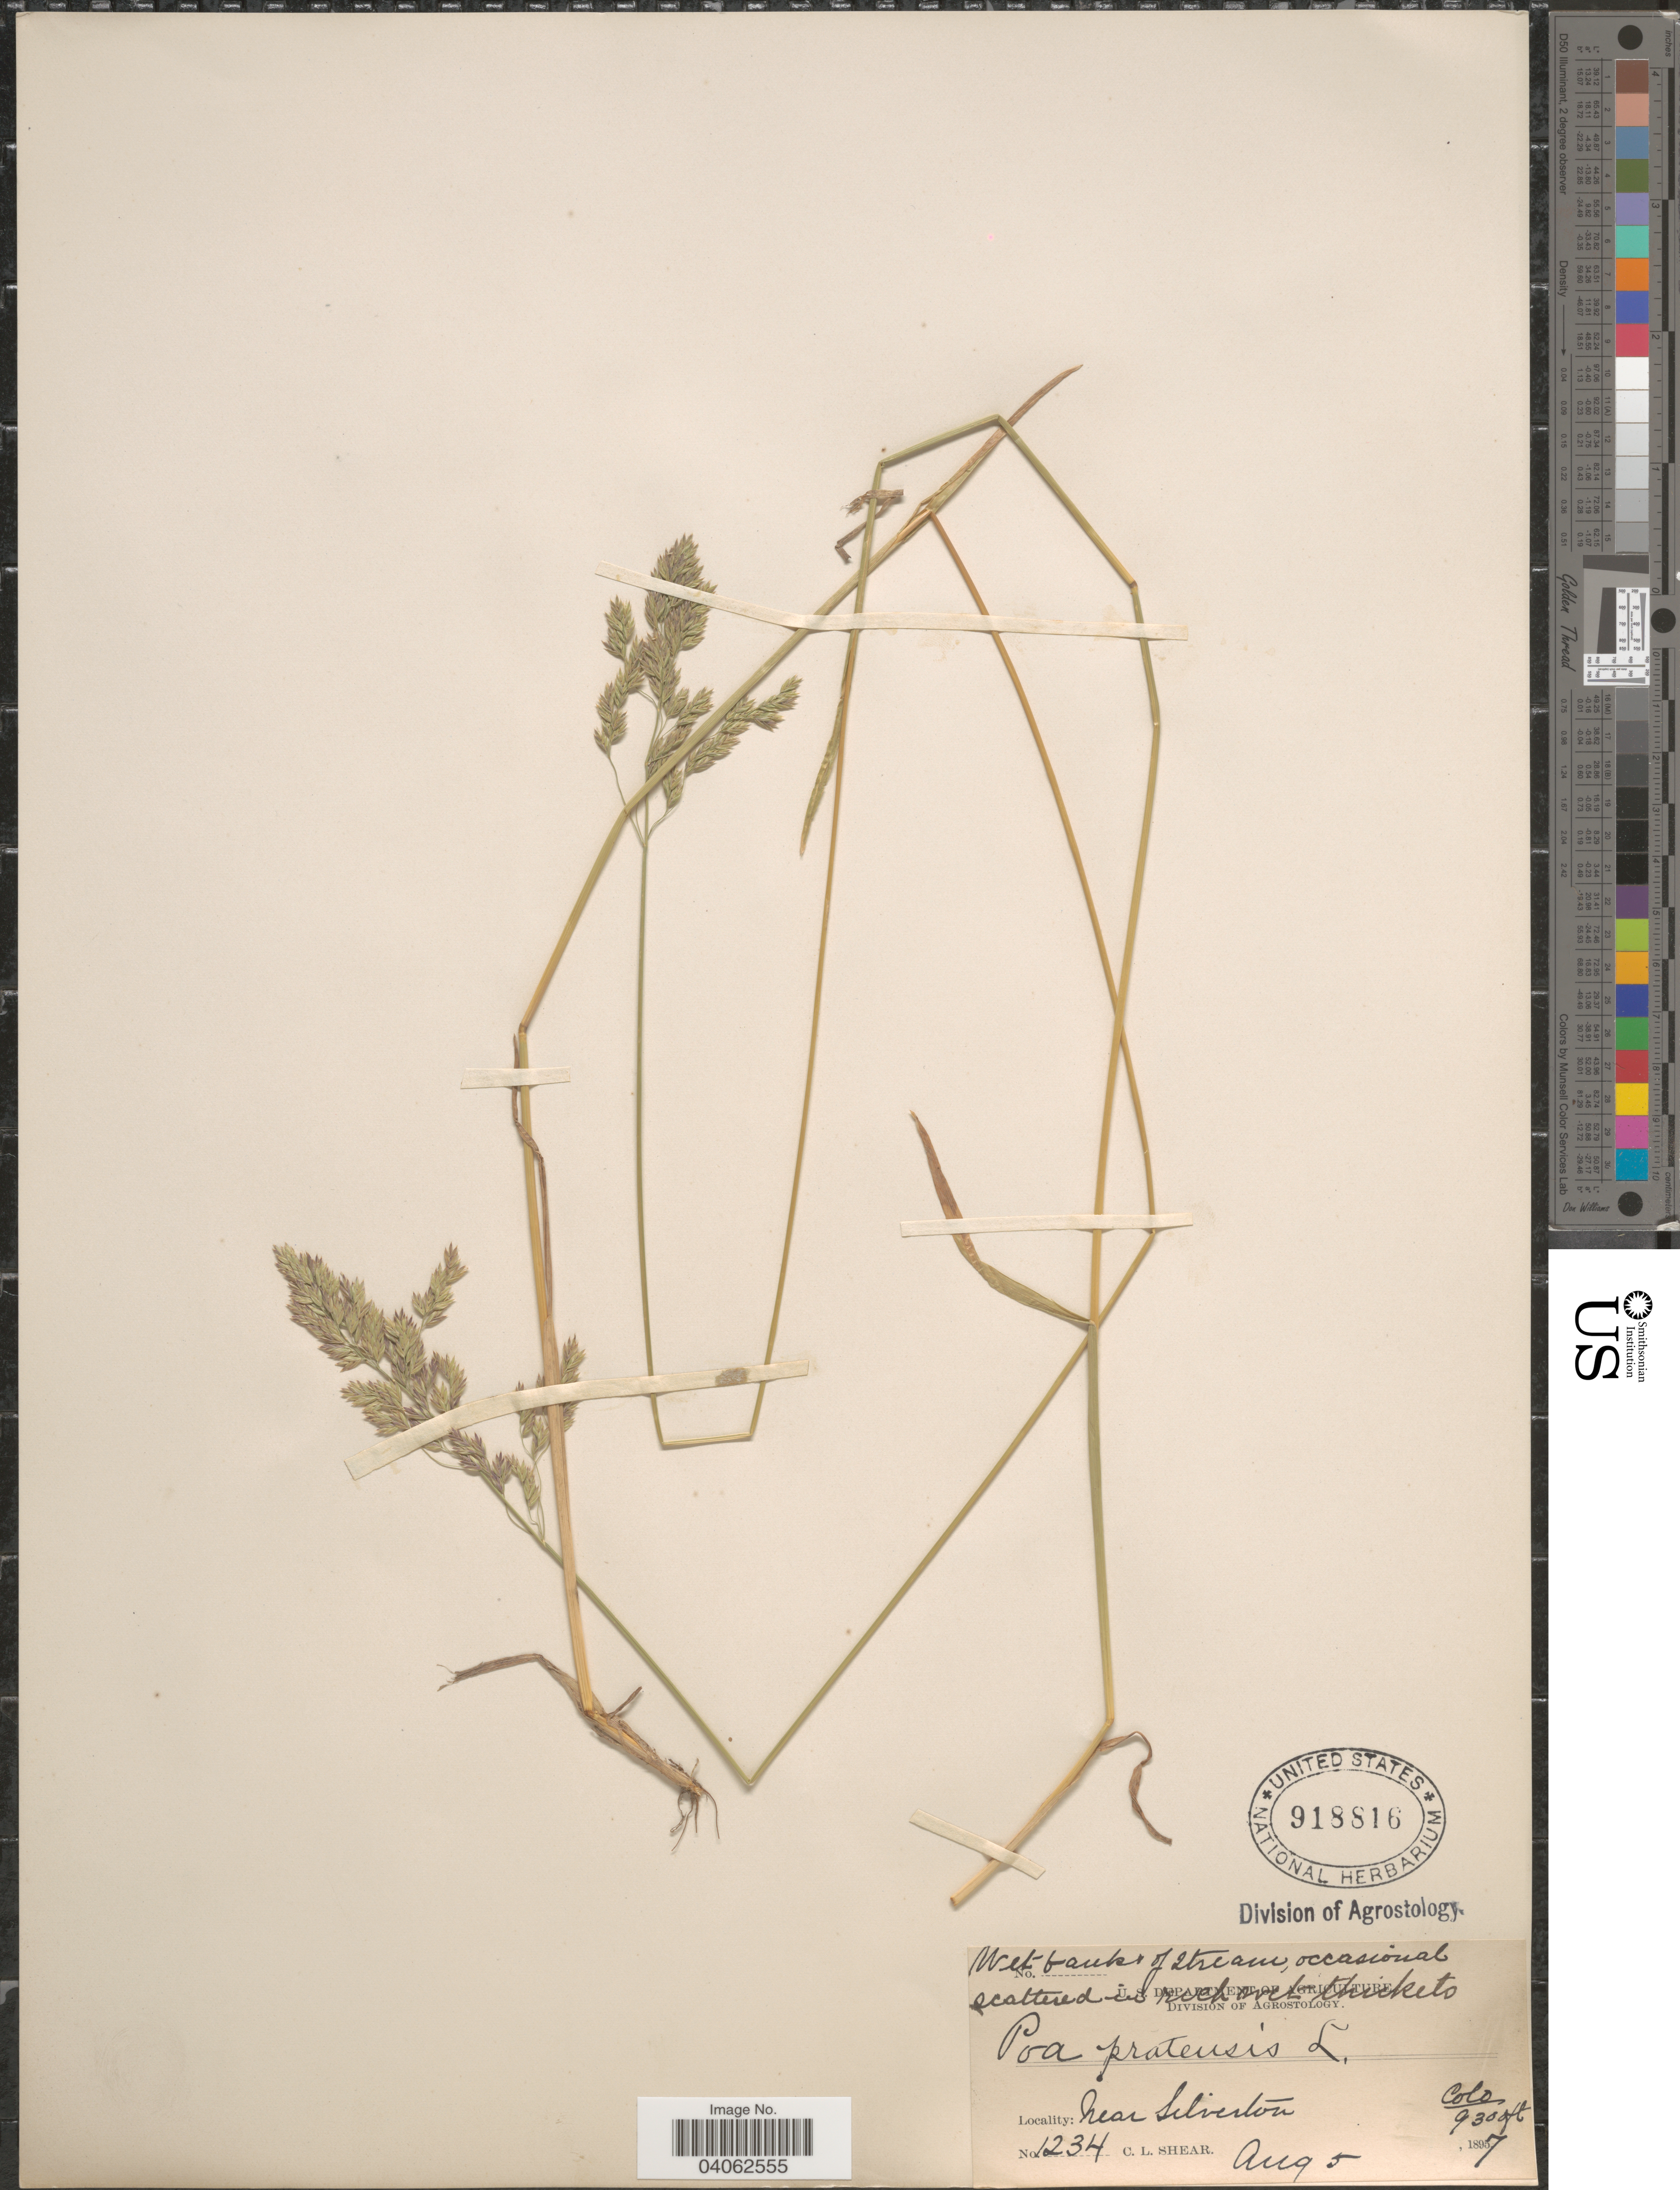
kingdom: Plantae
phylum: Tracheophyta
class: Liliopsida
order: Poales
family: Poaceae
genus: Poa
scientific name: Poa pratensis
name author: L.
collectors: C. L. Shear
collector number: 1234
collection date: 1897-08-05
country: United States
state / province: Colorado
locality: Near Silverton.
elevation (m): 2835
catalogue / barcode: US 918816